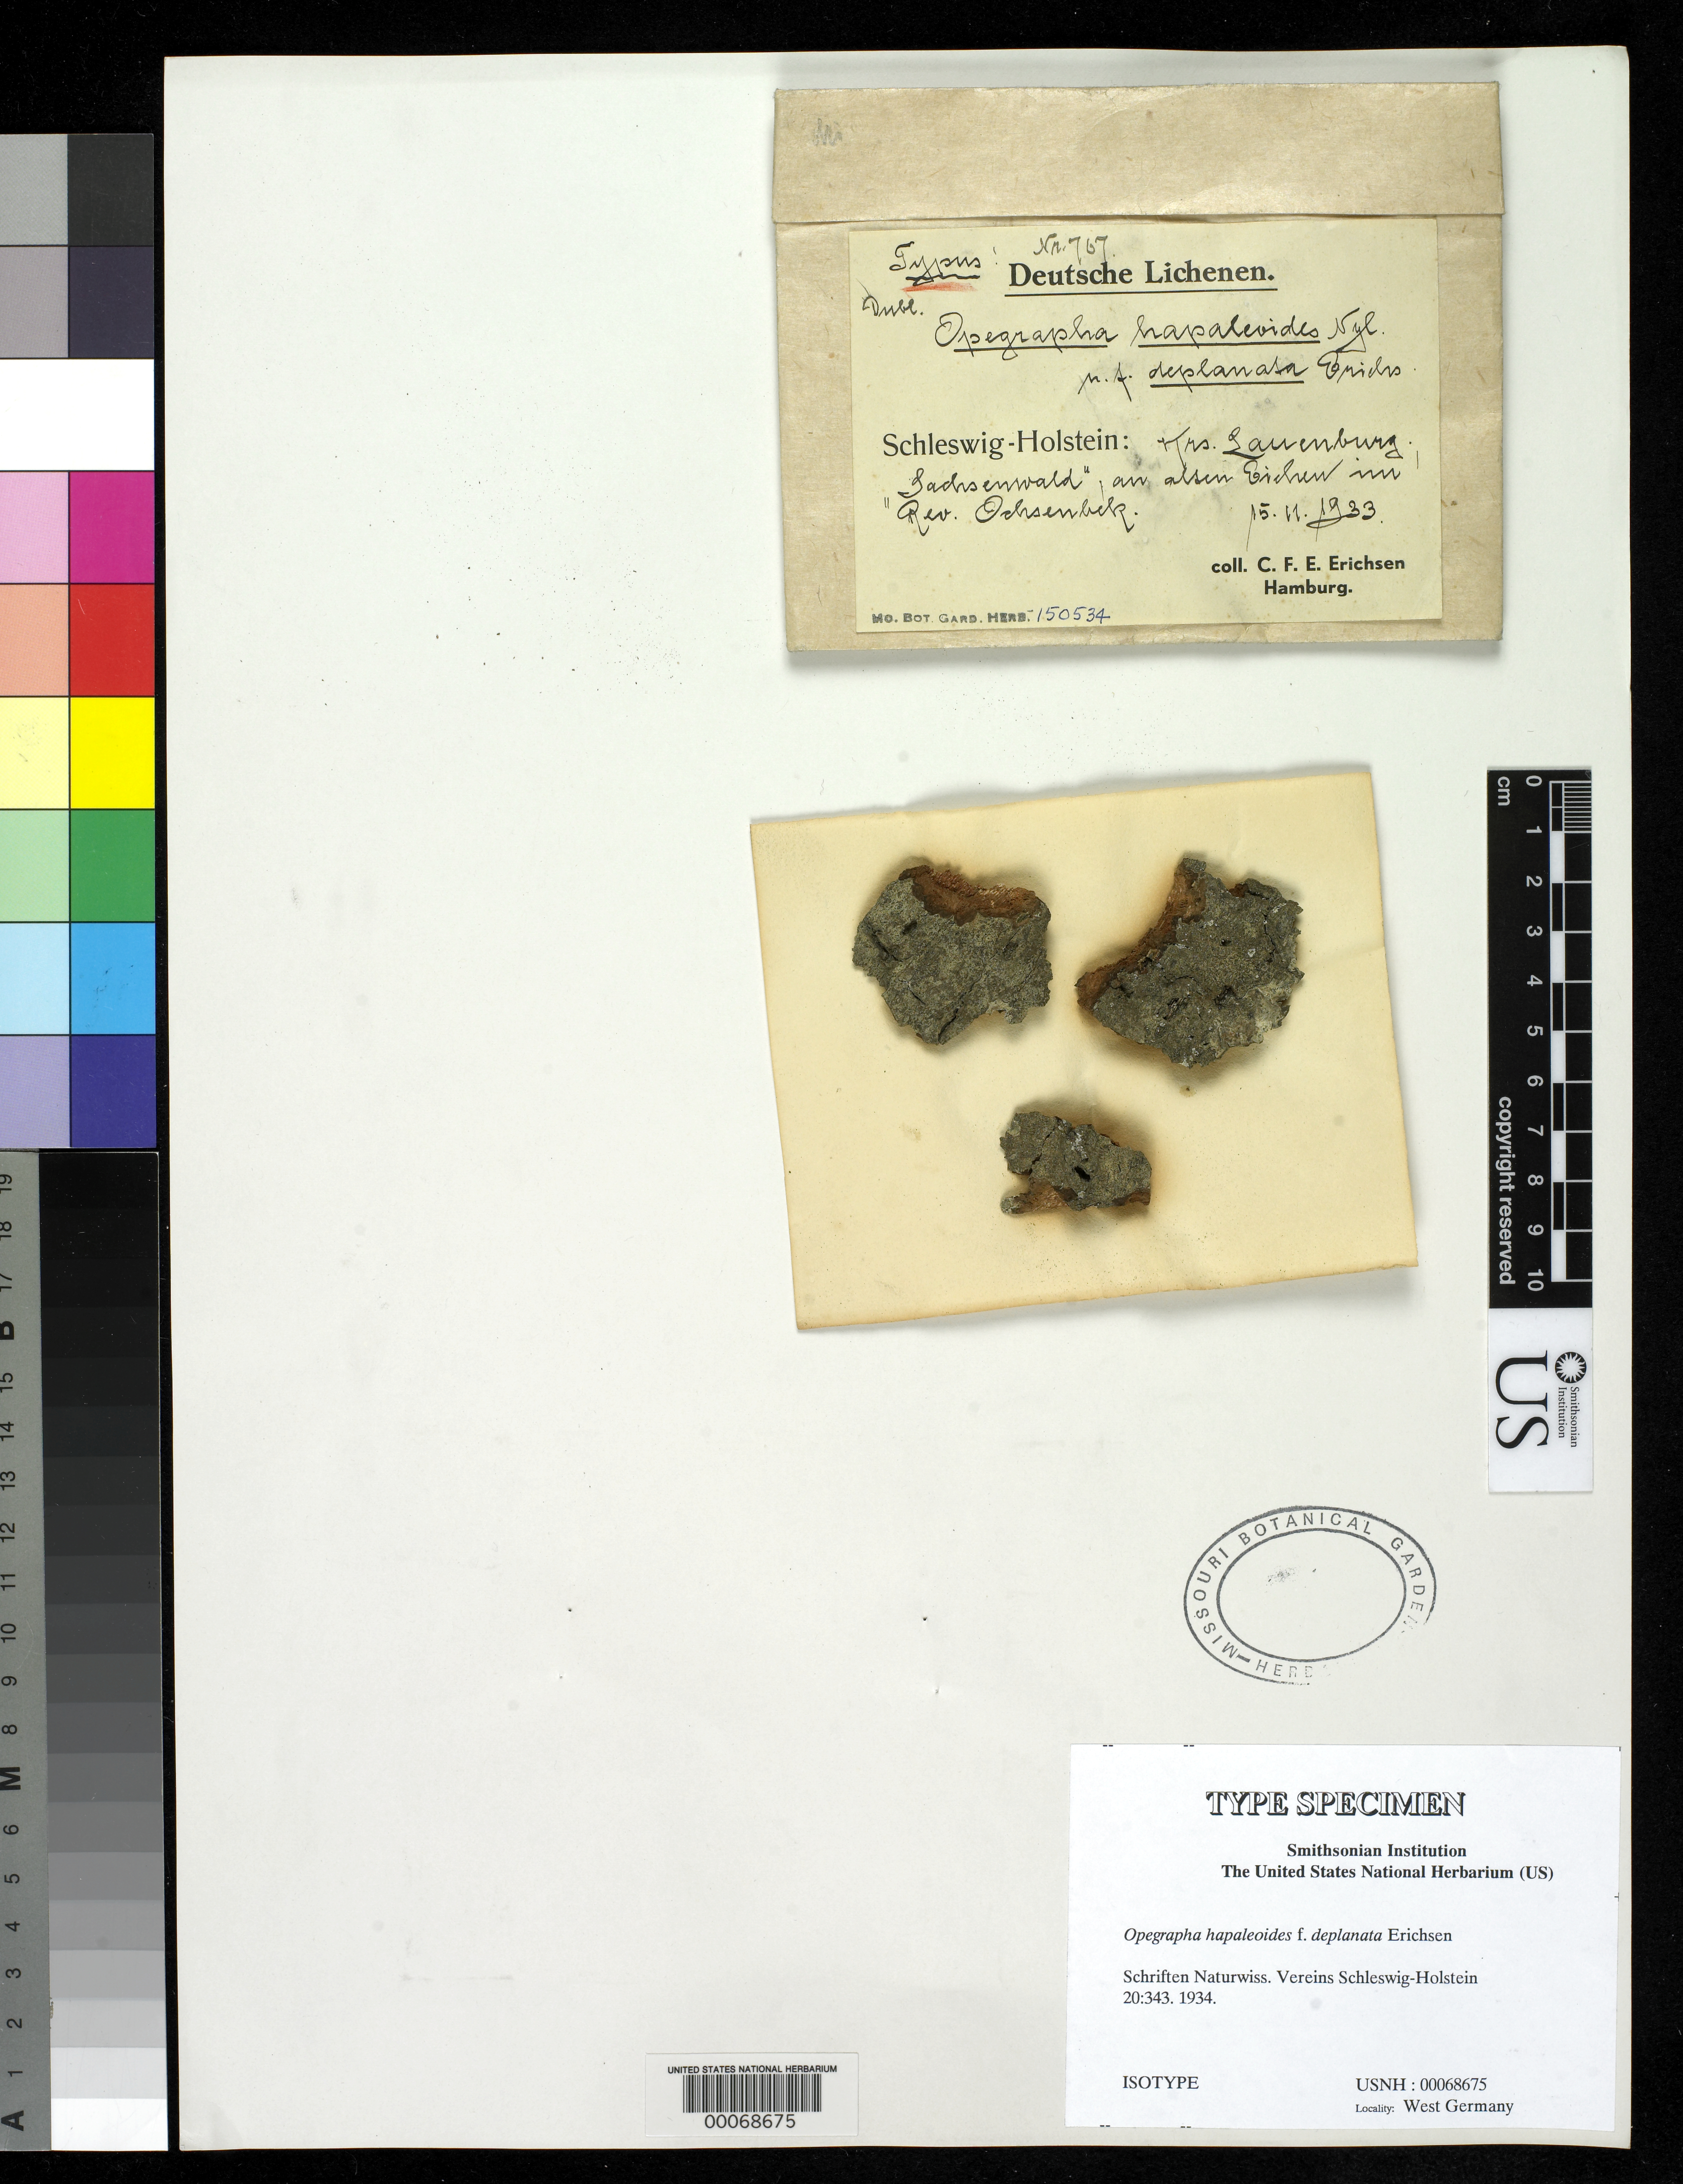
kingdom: Fungi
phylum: Ascomycota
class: Arthoniomycetes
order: Arthoniales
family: Opegraphaceae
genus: Opegrapha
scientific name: Opegrapha hapaleoides f. deplanata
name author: Erichsen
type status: Isotype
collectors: C. F. E. Erichsen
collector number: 767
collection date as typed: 15 Feb 1933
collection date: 1933-02-15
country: Germany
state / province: Schleswig-Holstein